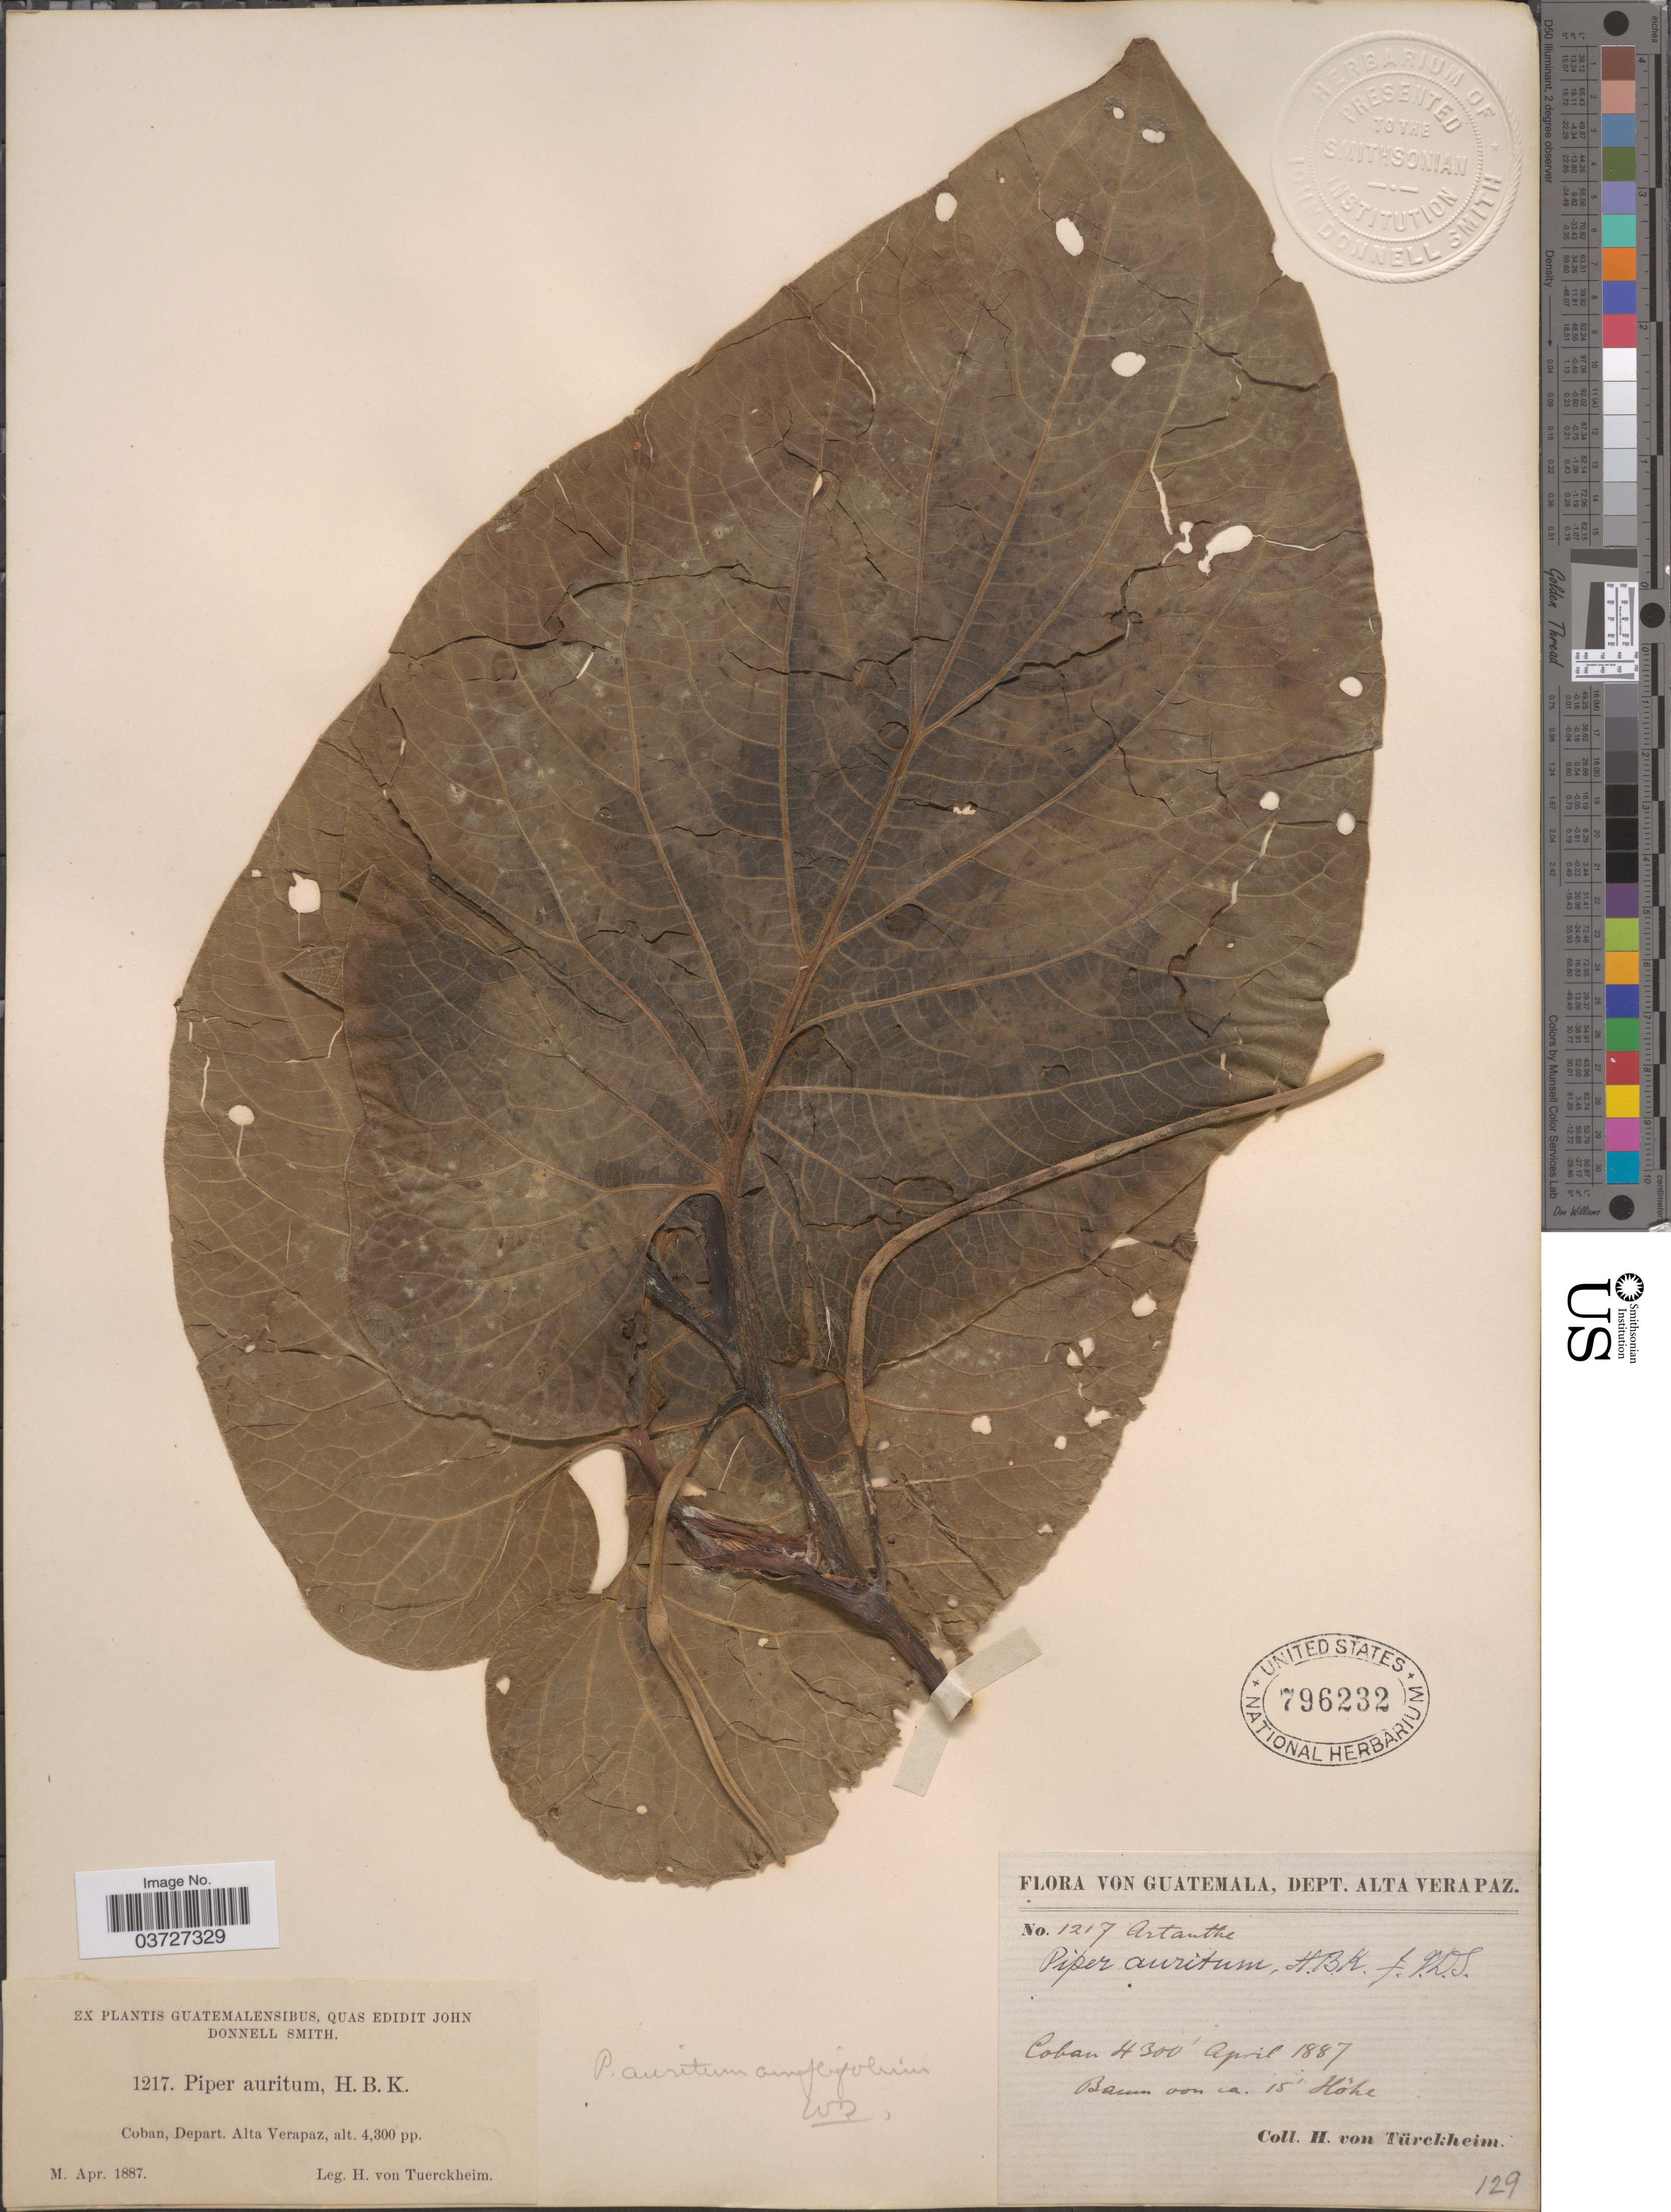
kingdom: Plantae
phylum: Tracheophyta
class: Magnoliopsida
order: Piperales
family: Piperaceae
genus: Piper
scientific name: Piper auritum var. amplifolium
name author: C. DC.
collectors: H. von Türckheim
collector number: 1217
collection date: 1887-04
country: Guatemala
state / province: Alta Verapaz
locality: Coban, Depart. Alta Verapaz.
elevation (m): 1311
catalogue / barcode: US 796232